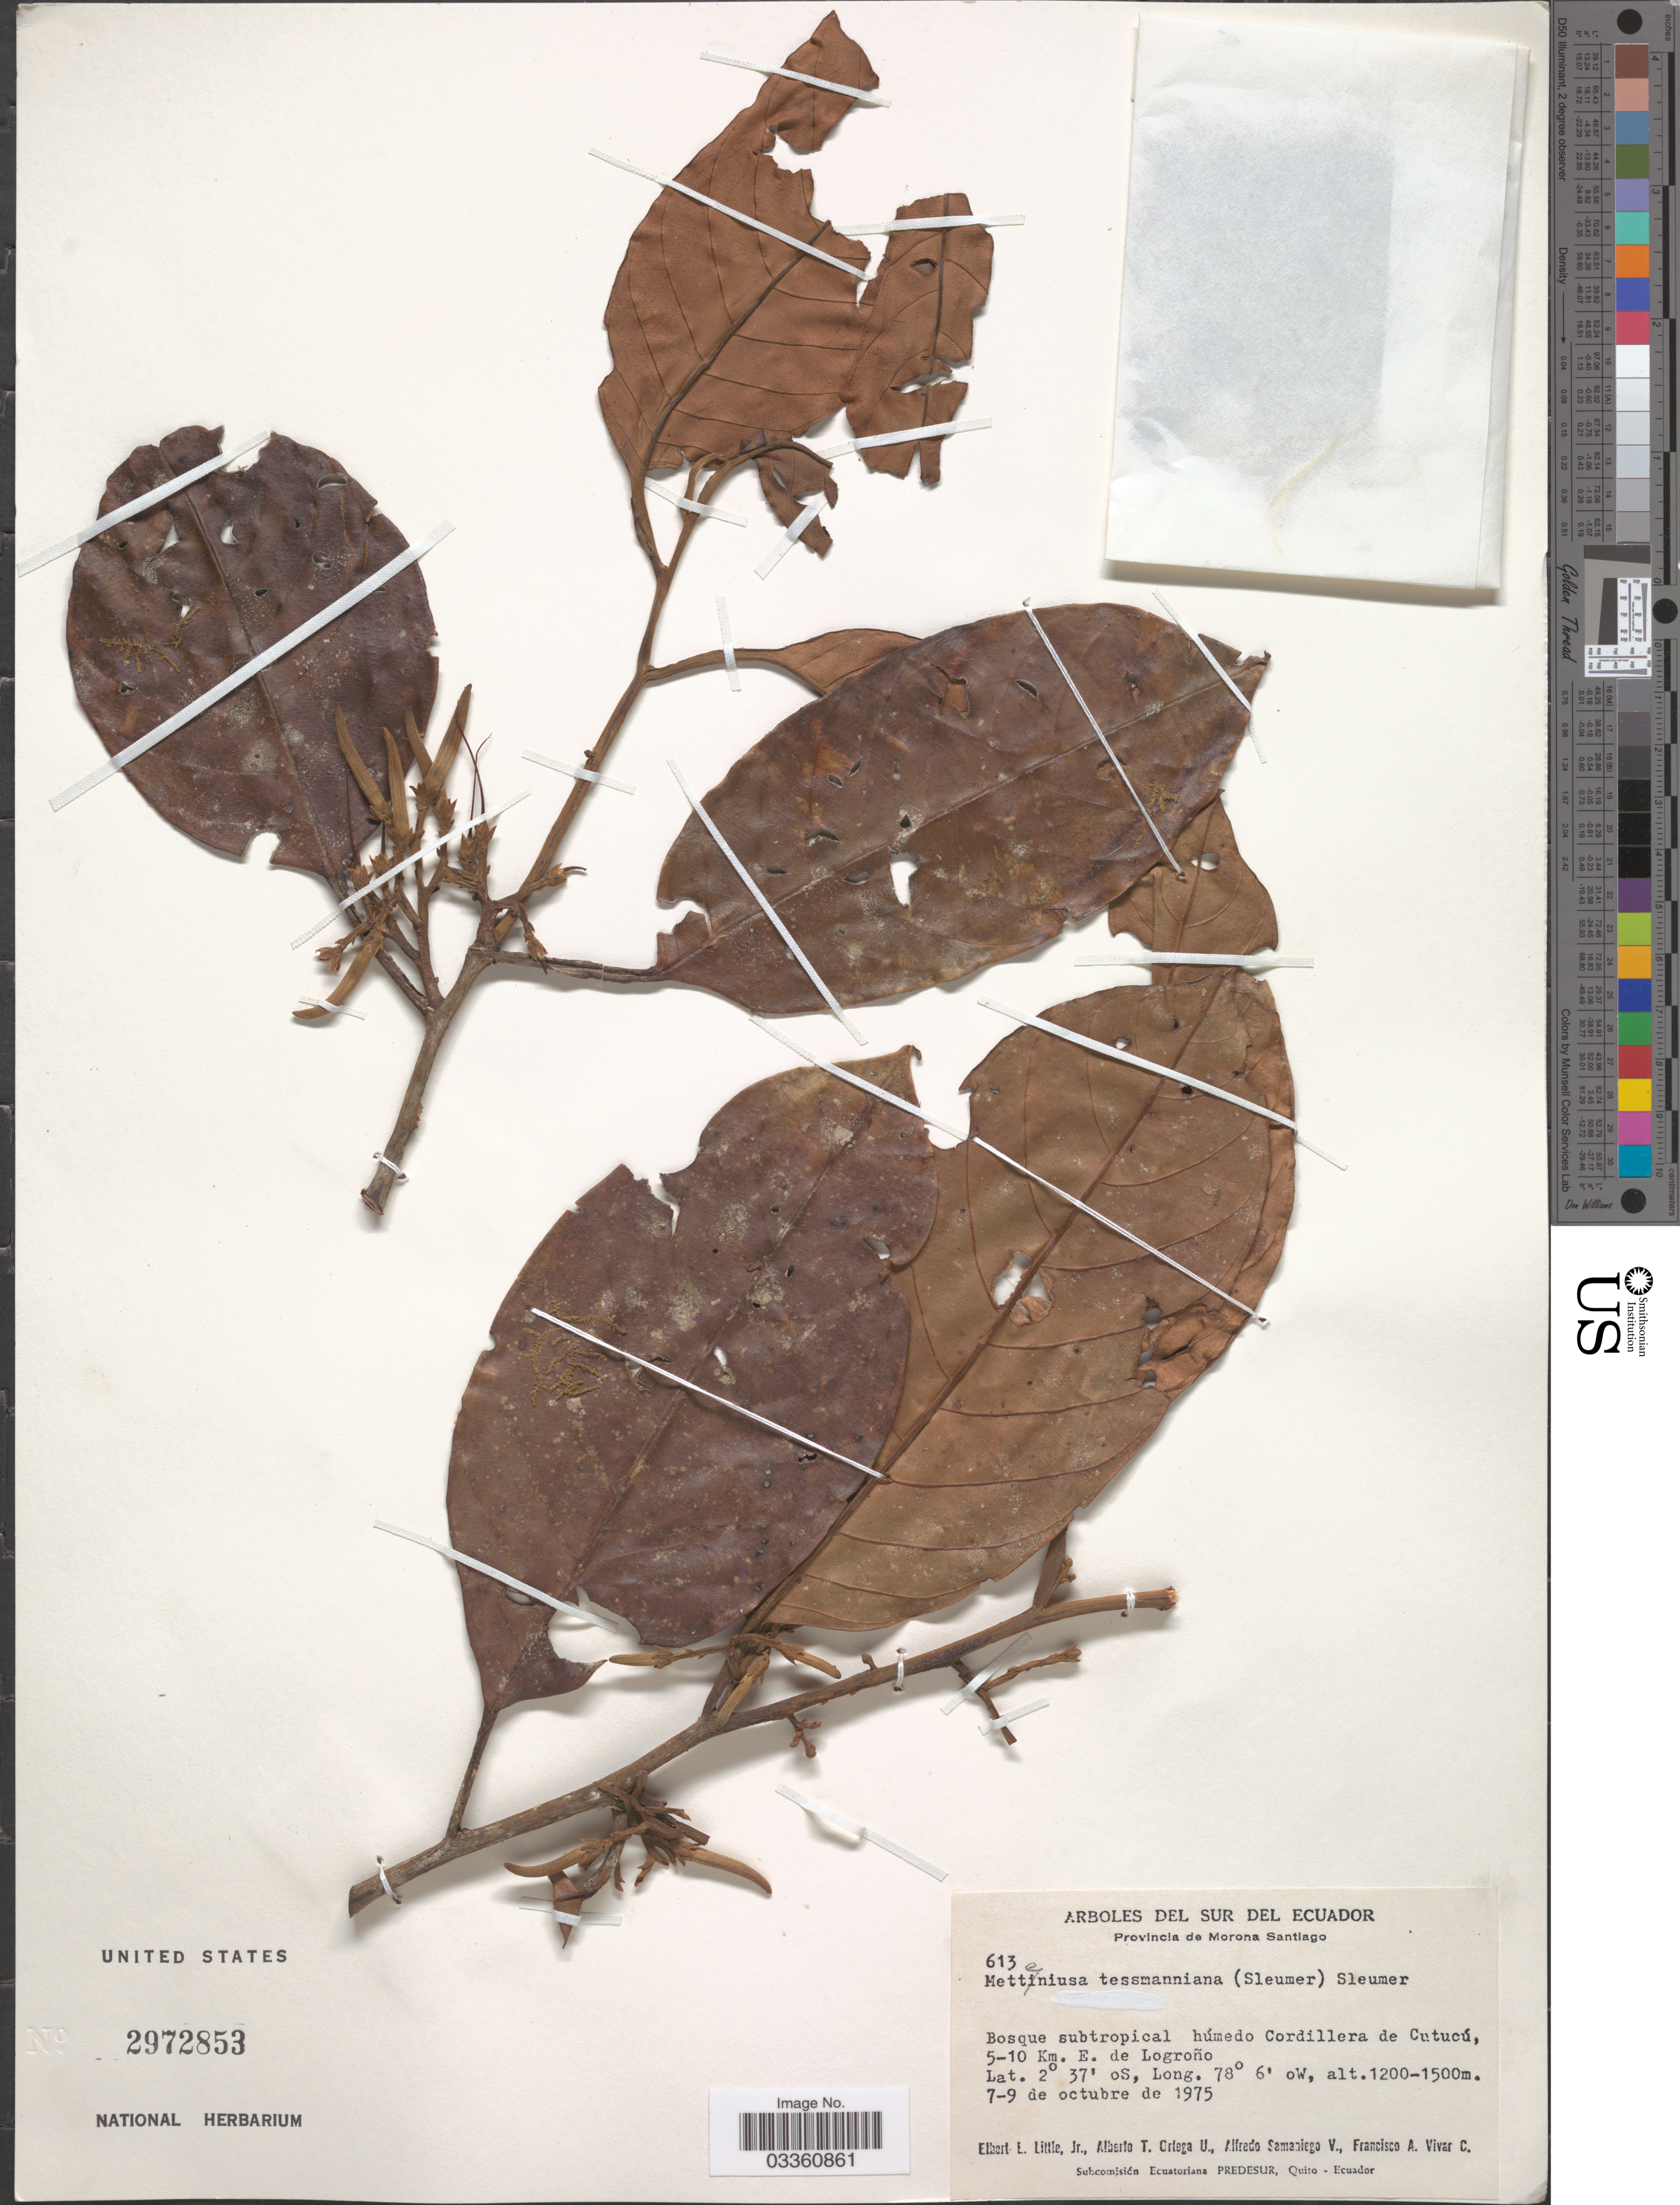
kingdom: Plantae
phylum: Tracheophyta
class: Magnoliopsida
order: Metteniusales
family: Metteniusaceae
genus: Metteniusa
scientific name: Metteniusa tessmanniana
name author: (Sleumer) Sleumer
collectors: E. L. Little, A. T. Ortega U., A. Samaniego & F. A. Vivar C.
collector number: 613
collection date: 1975-10-07/1975-10-09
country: Ecuador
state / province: Morona-Santiago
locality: Sur del Ecuador. Bosque subtropical húmedo Cordillera de Cutucú, 5-10 Km. E. de Logroño.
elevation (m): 1200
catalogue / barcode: US 2972853